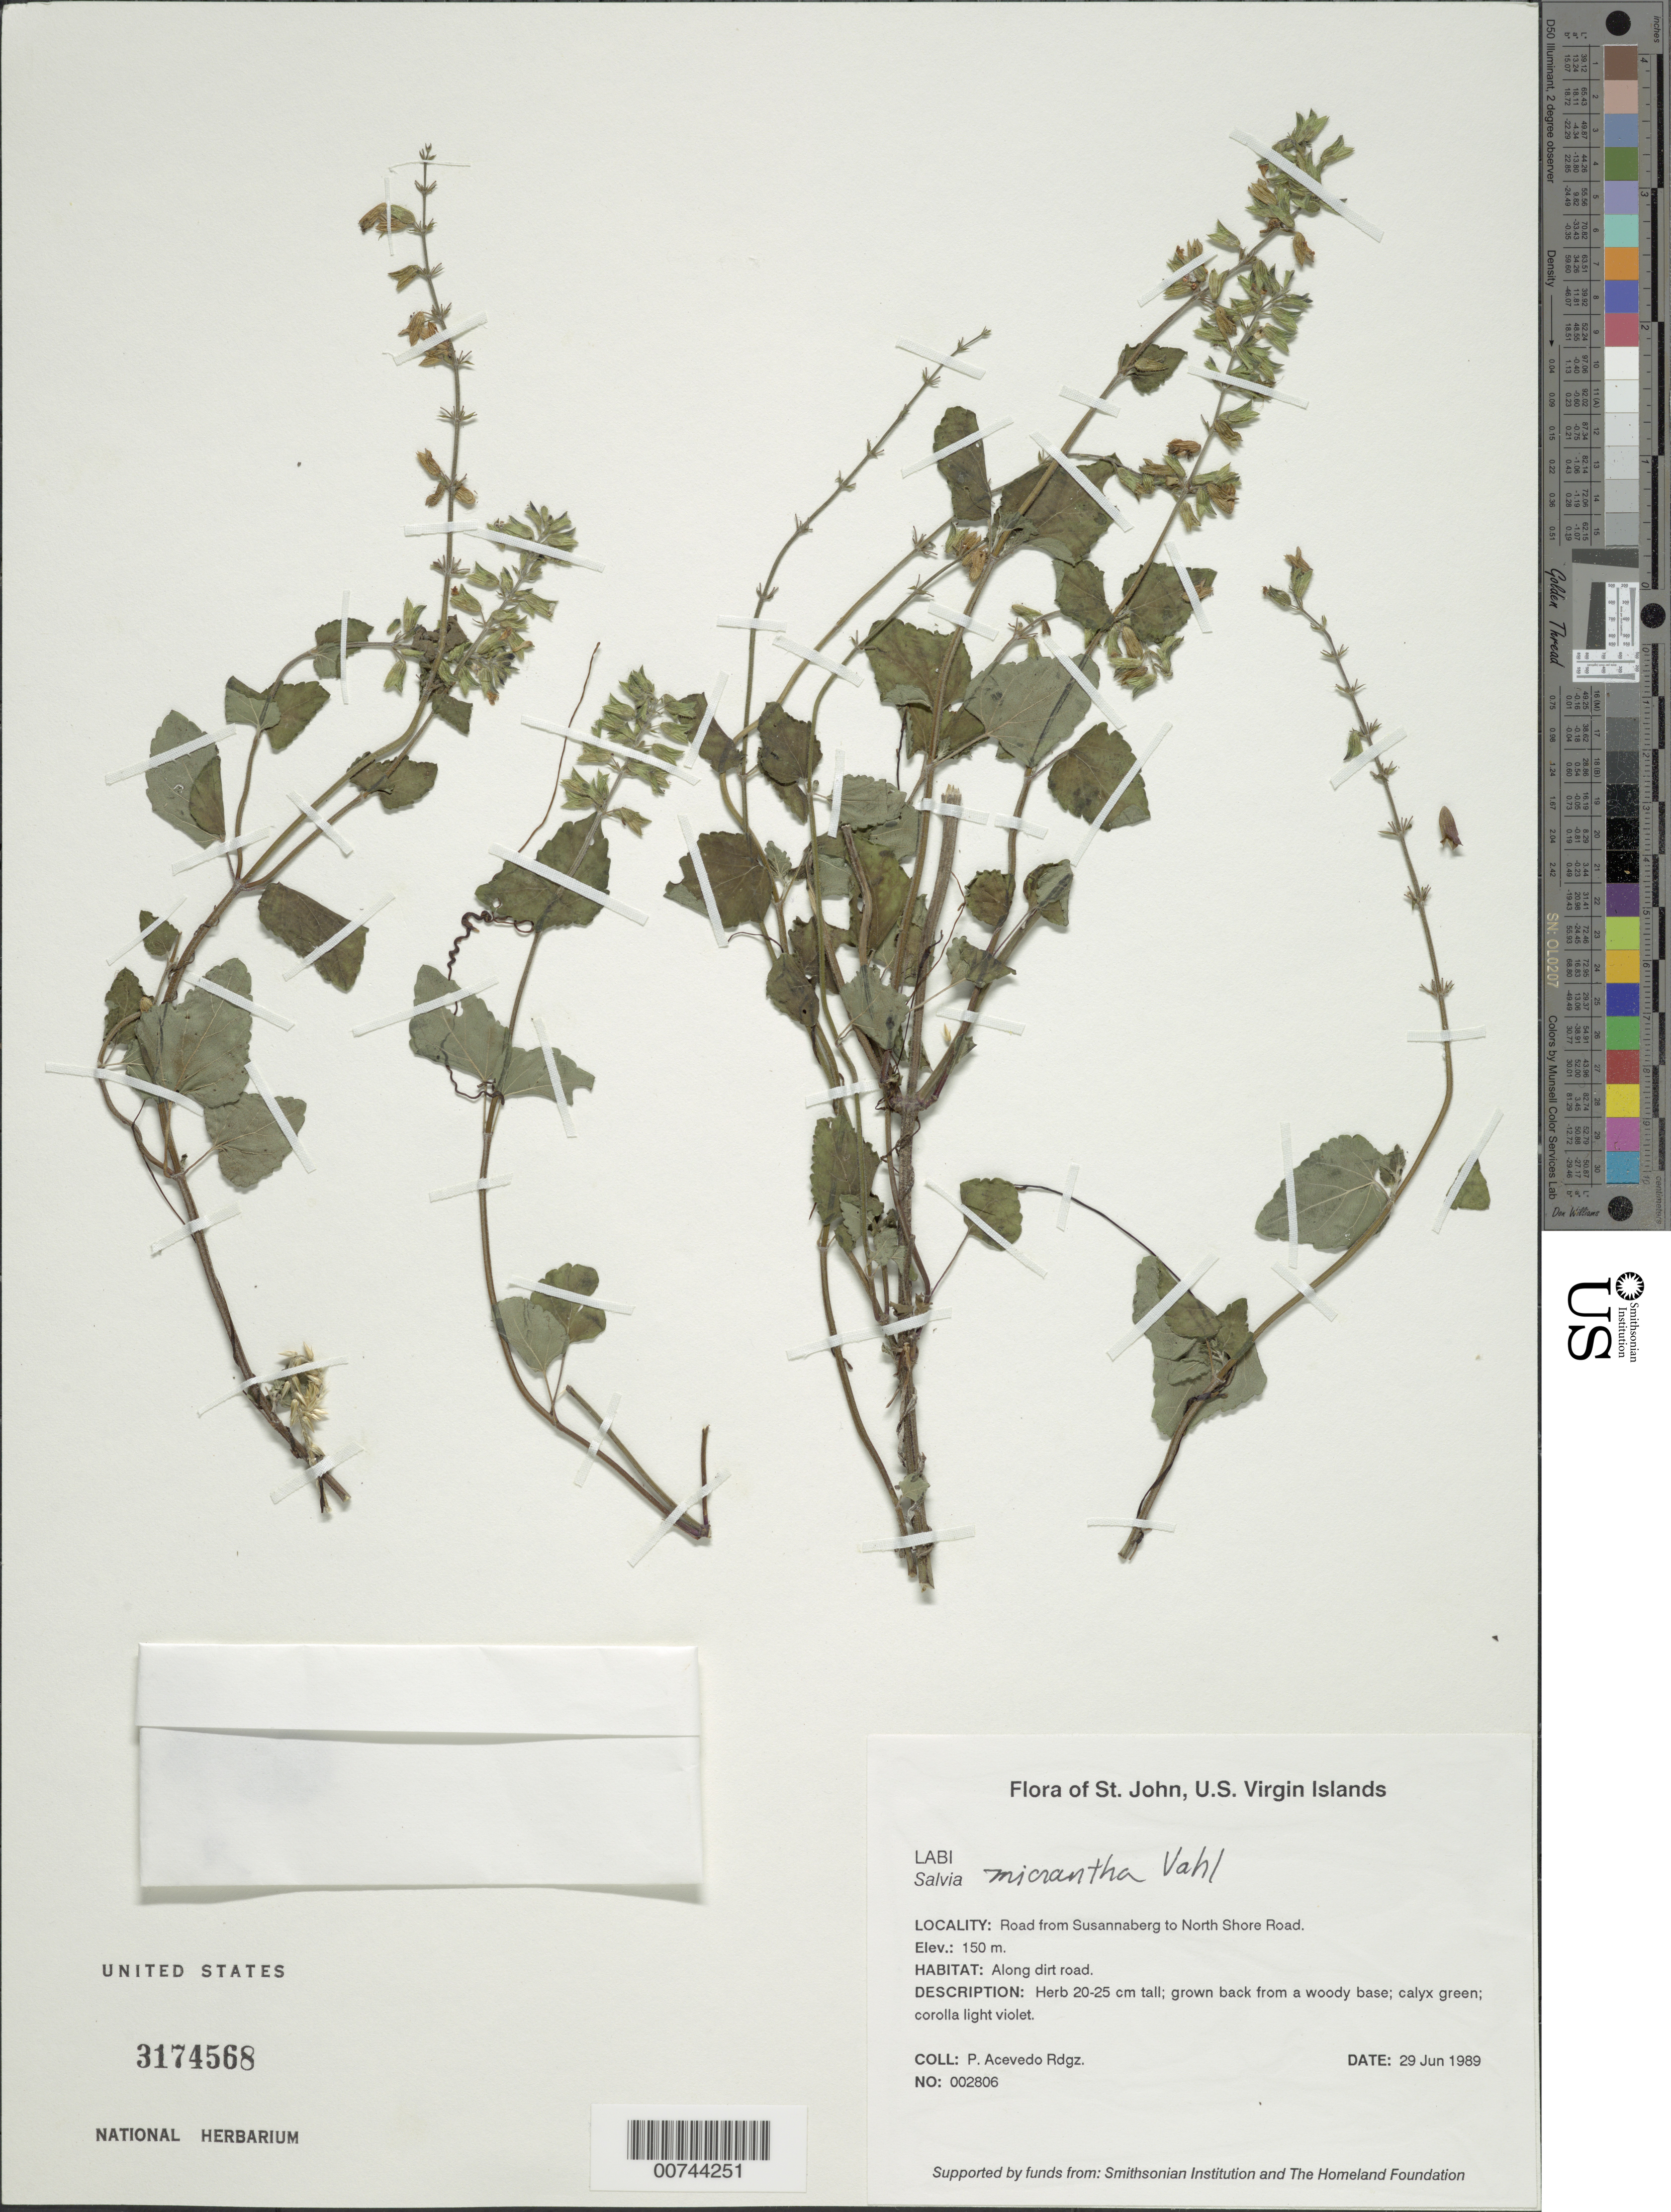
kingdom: Plantae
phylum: Tracheophyta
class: Magnoliopsida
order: Lamiales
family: Lamiaceae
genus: Salvia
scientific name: Salvia micrantha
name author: Vahl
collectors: P. Acevedo-Rodr.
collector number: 2806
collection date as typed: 29 Jun 1989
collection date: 1989-06-29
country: U.S. Virgin Islands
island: St. John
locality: Cruz Bay Quarter; Dirt road from Susannaberg to North Shore Road.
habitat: Along dirt road.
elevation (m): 150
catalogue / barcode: US 3174568